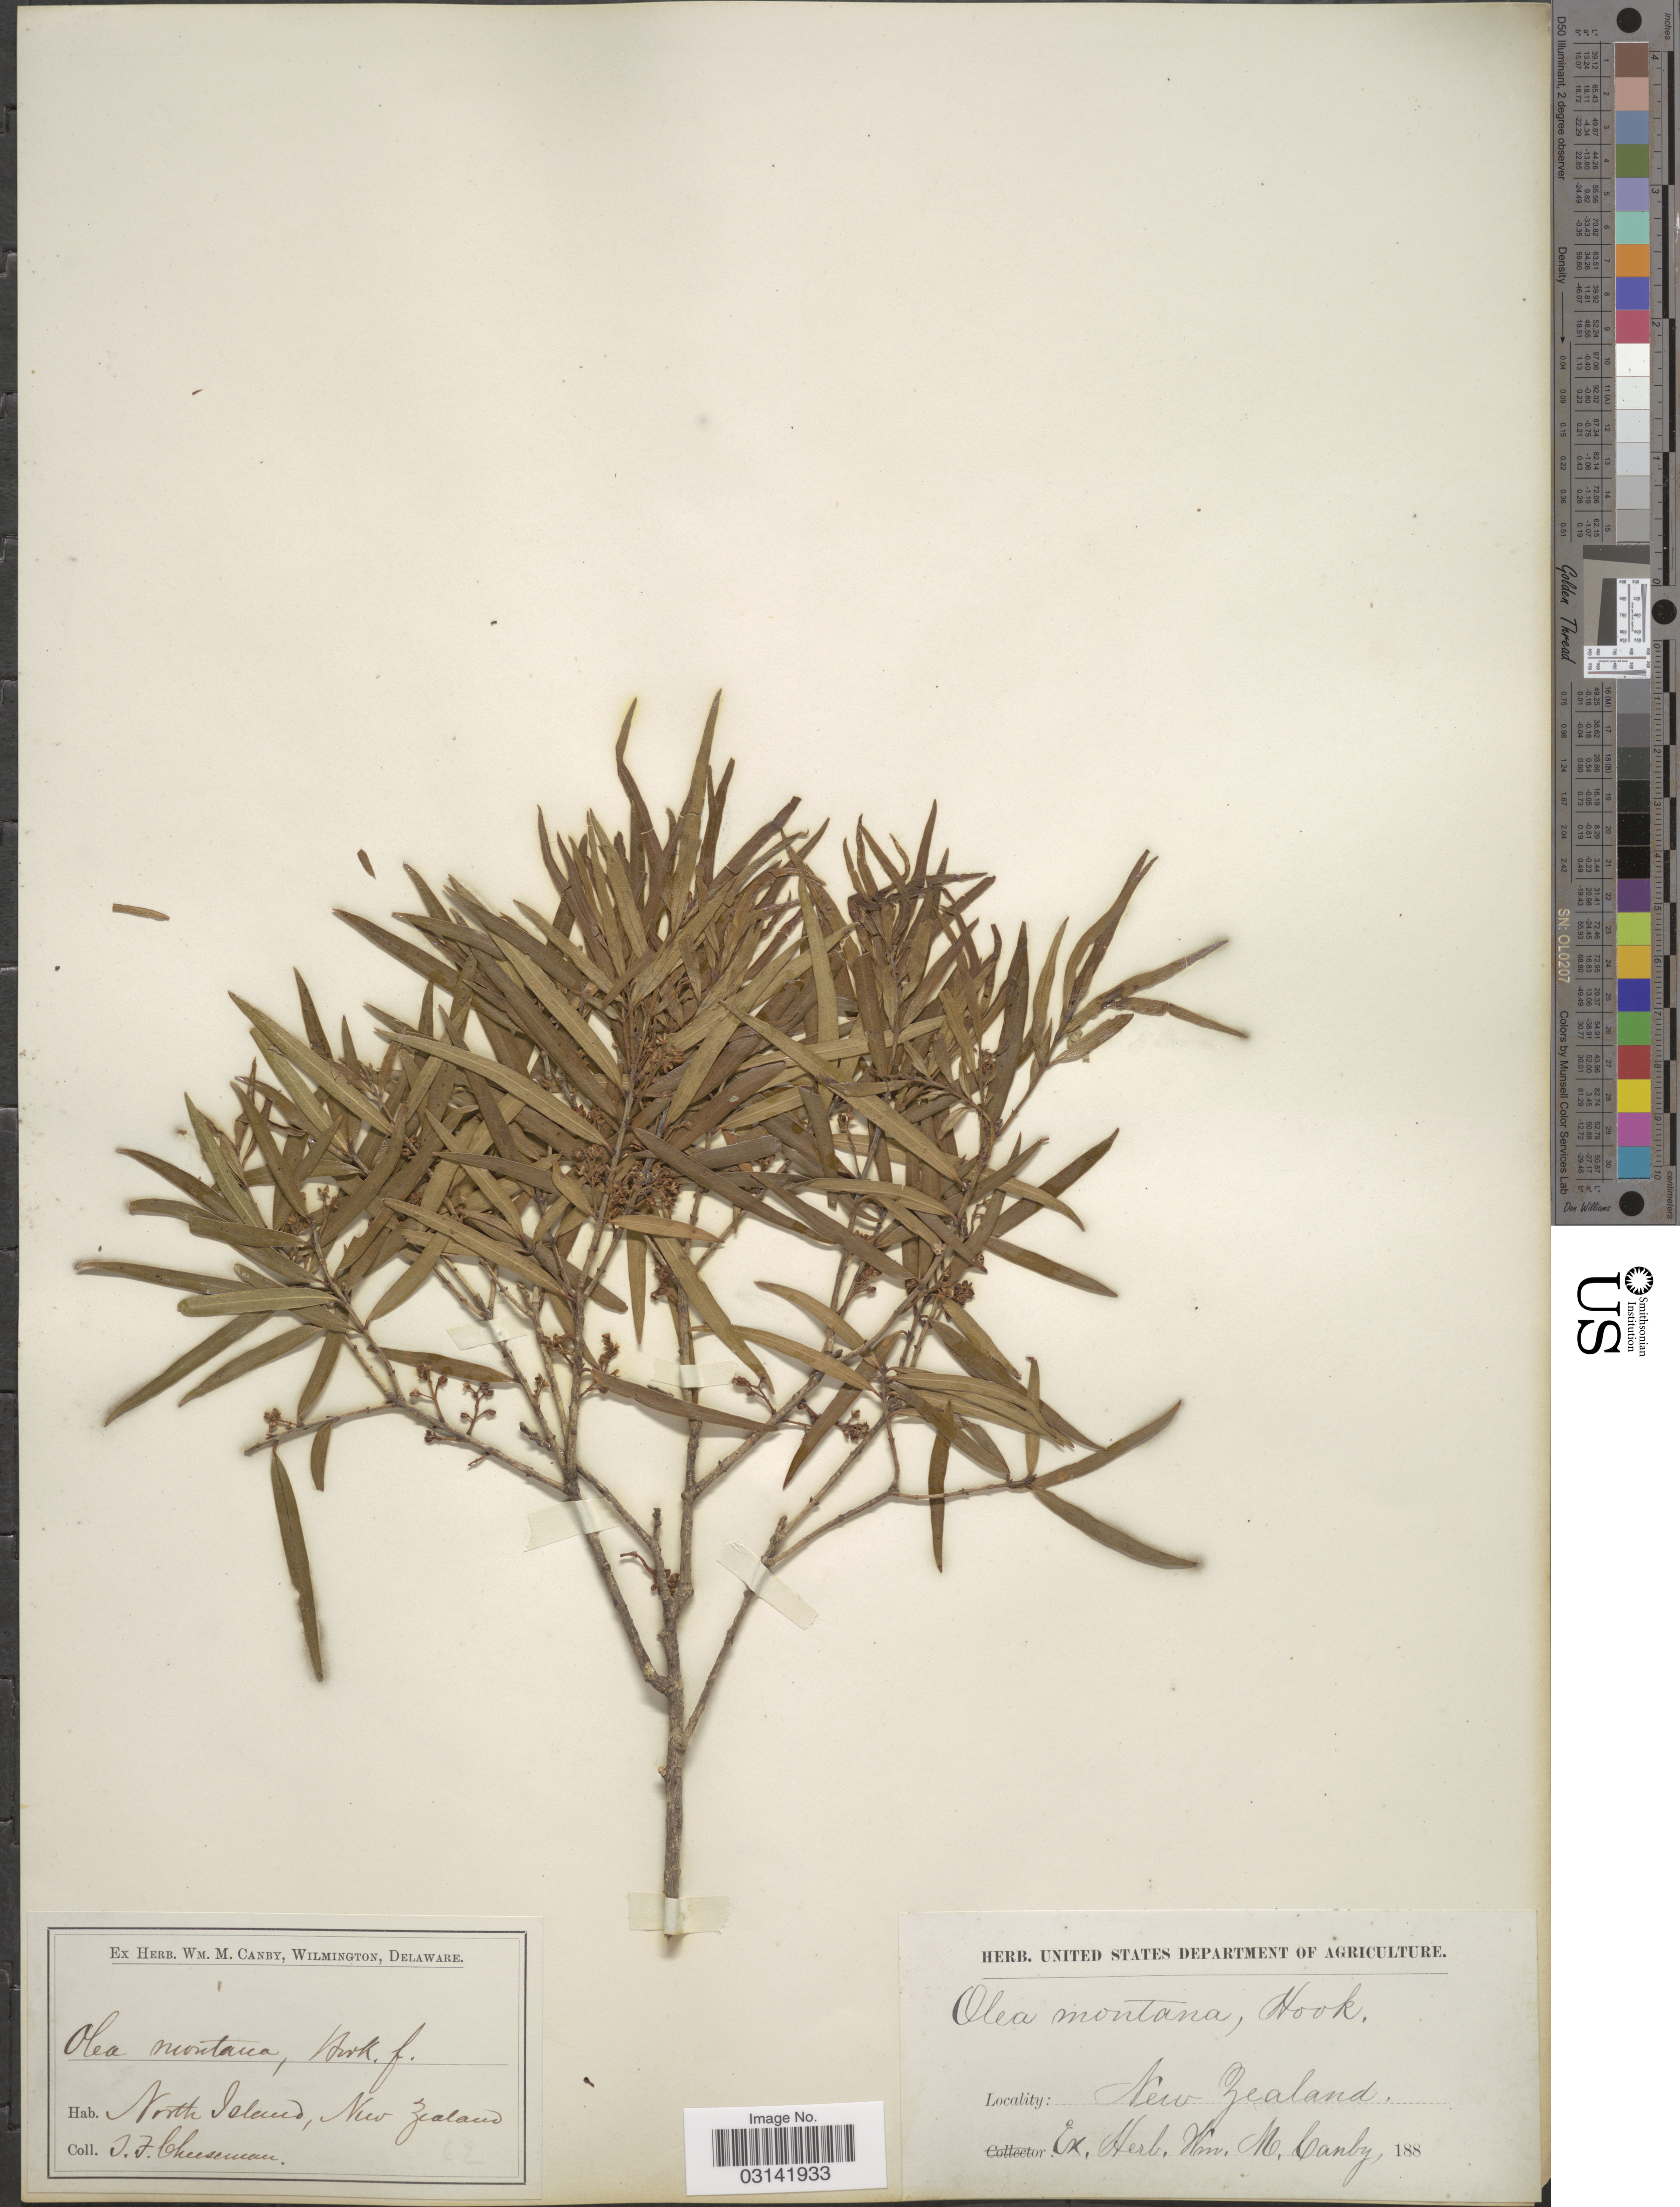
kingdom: Plantae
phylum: Tracheophyta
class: Magnoliopsida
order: Lamiales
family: Oleaceae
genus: Olea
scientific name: Olea montana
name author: Hook. f.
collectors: T. F. Cheeseman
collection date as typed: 188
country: New Zealand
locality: North Island.